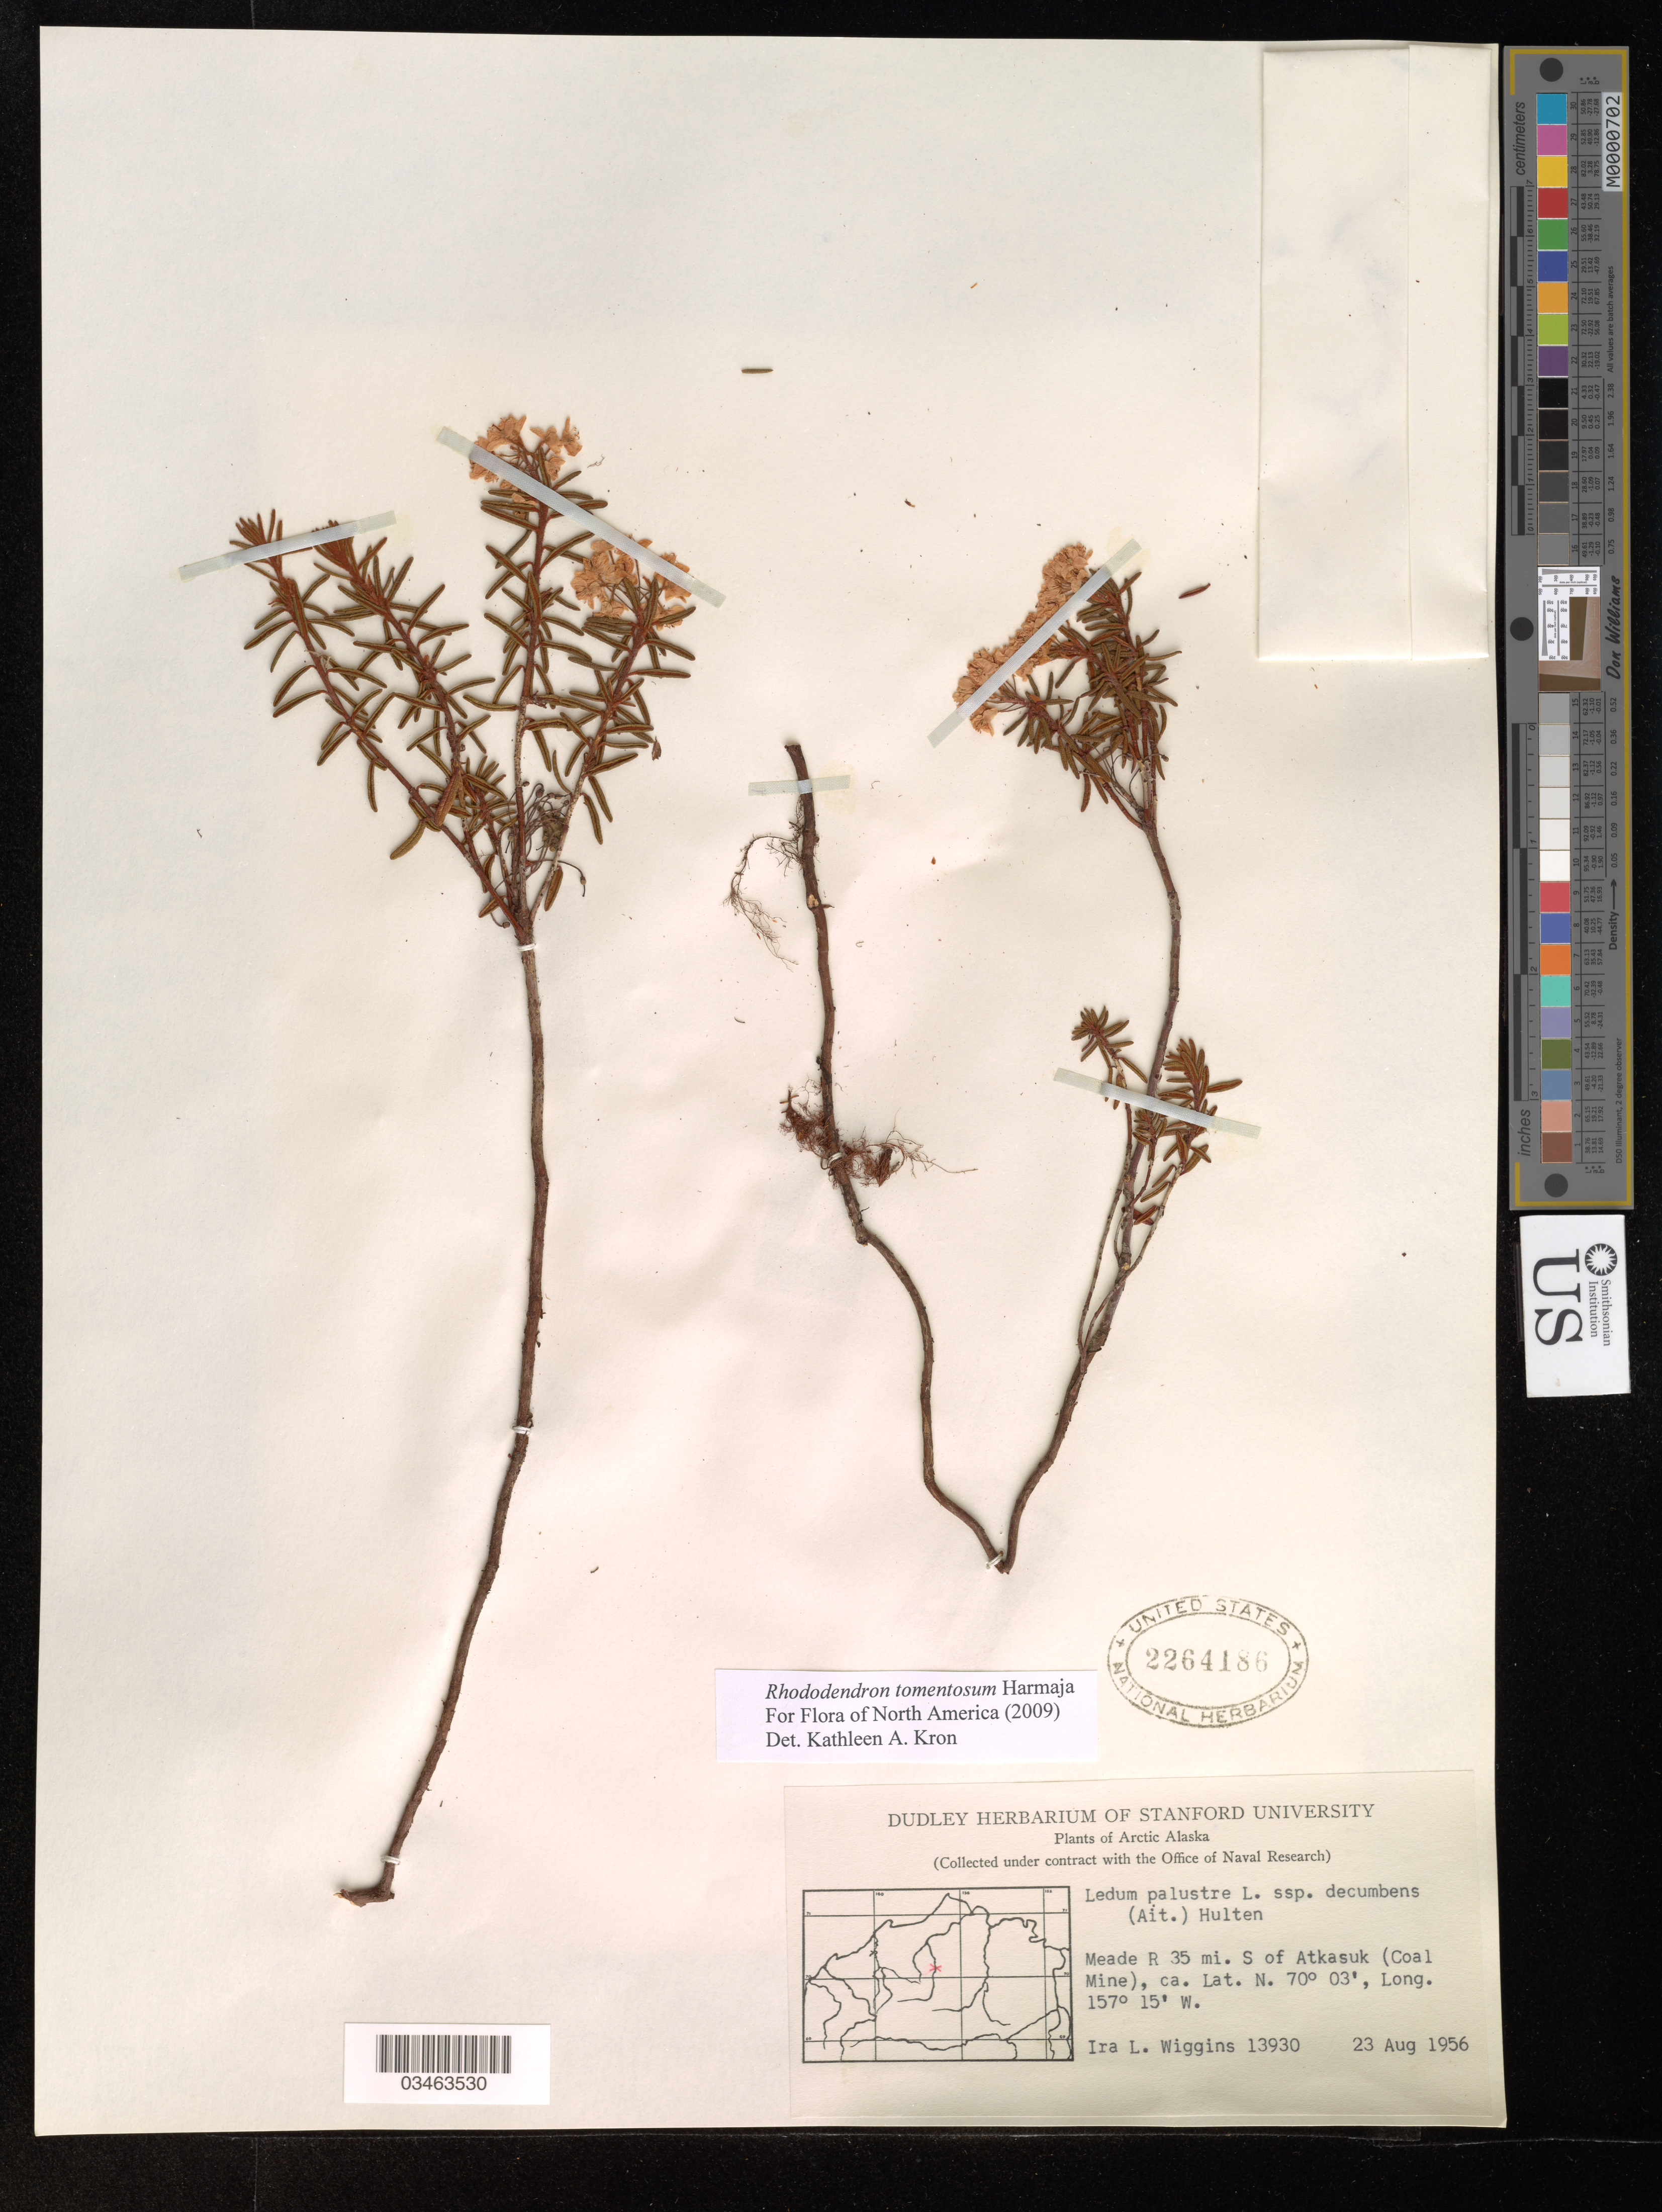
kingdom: Plantae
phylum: Tracheophyta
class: Magnoliopsida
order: Ericales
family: Ericaceae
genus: Rhododendron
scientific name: Rhododendron tomentosum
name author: Harmaja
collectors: I. L. Wiggins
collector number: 13930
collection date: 1956-08-23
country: United States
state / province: Alaska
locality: Arctic Alaska. Meade R 35 mi. S of Atkasuk (Coal Mine).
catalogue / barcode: US 2264186